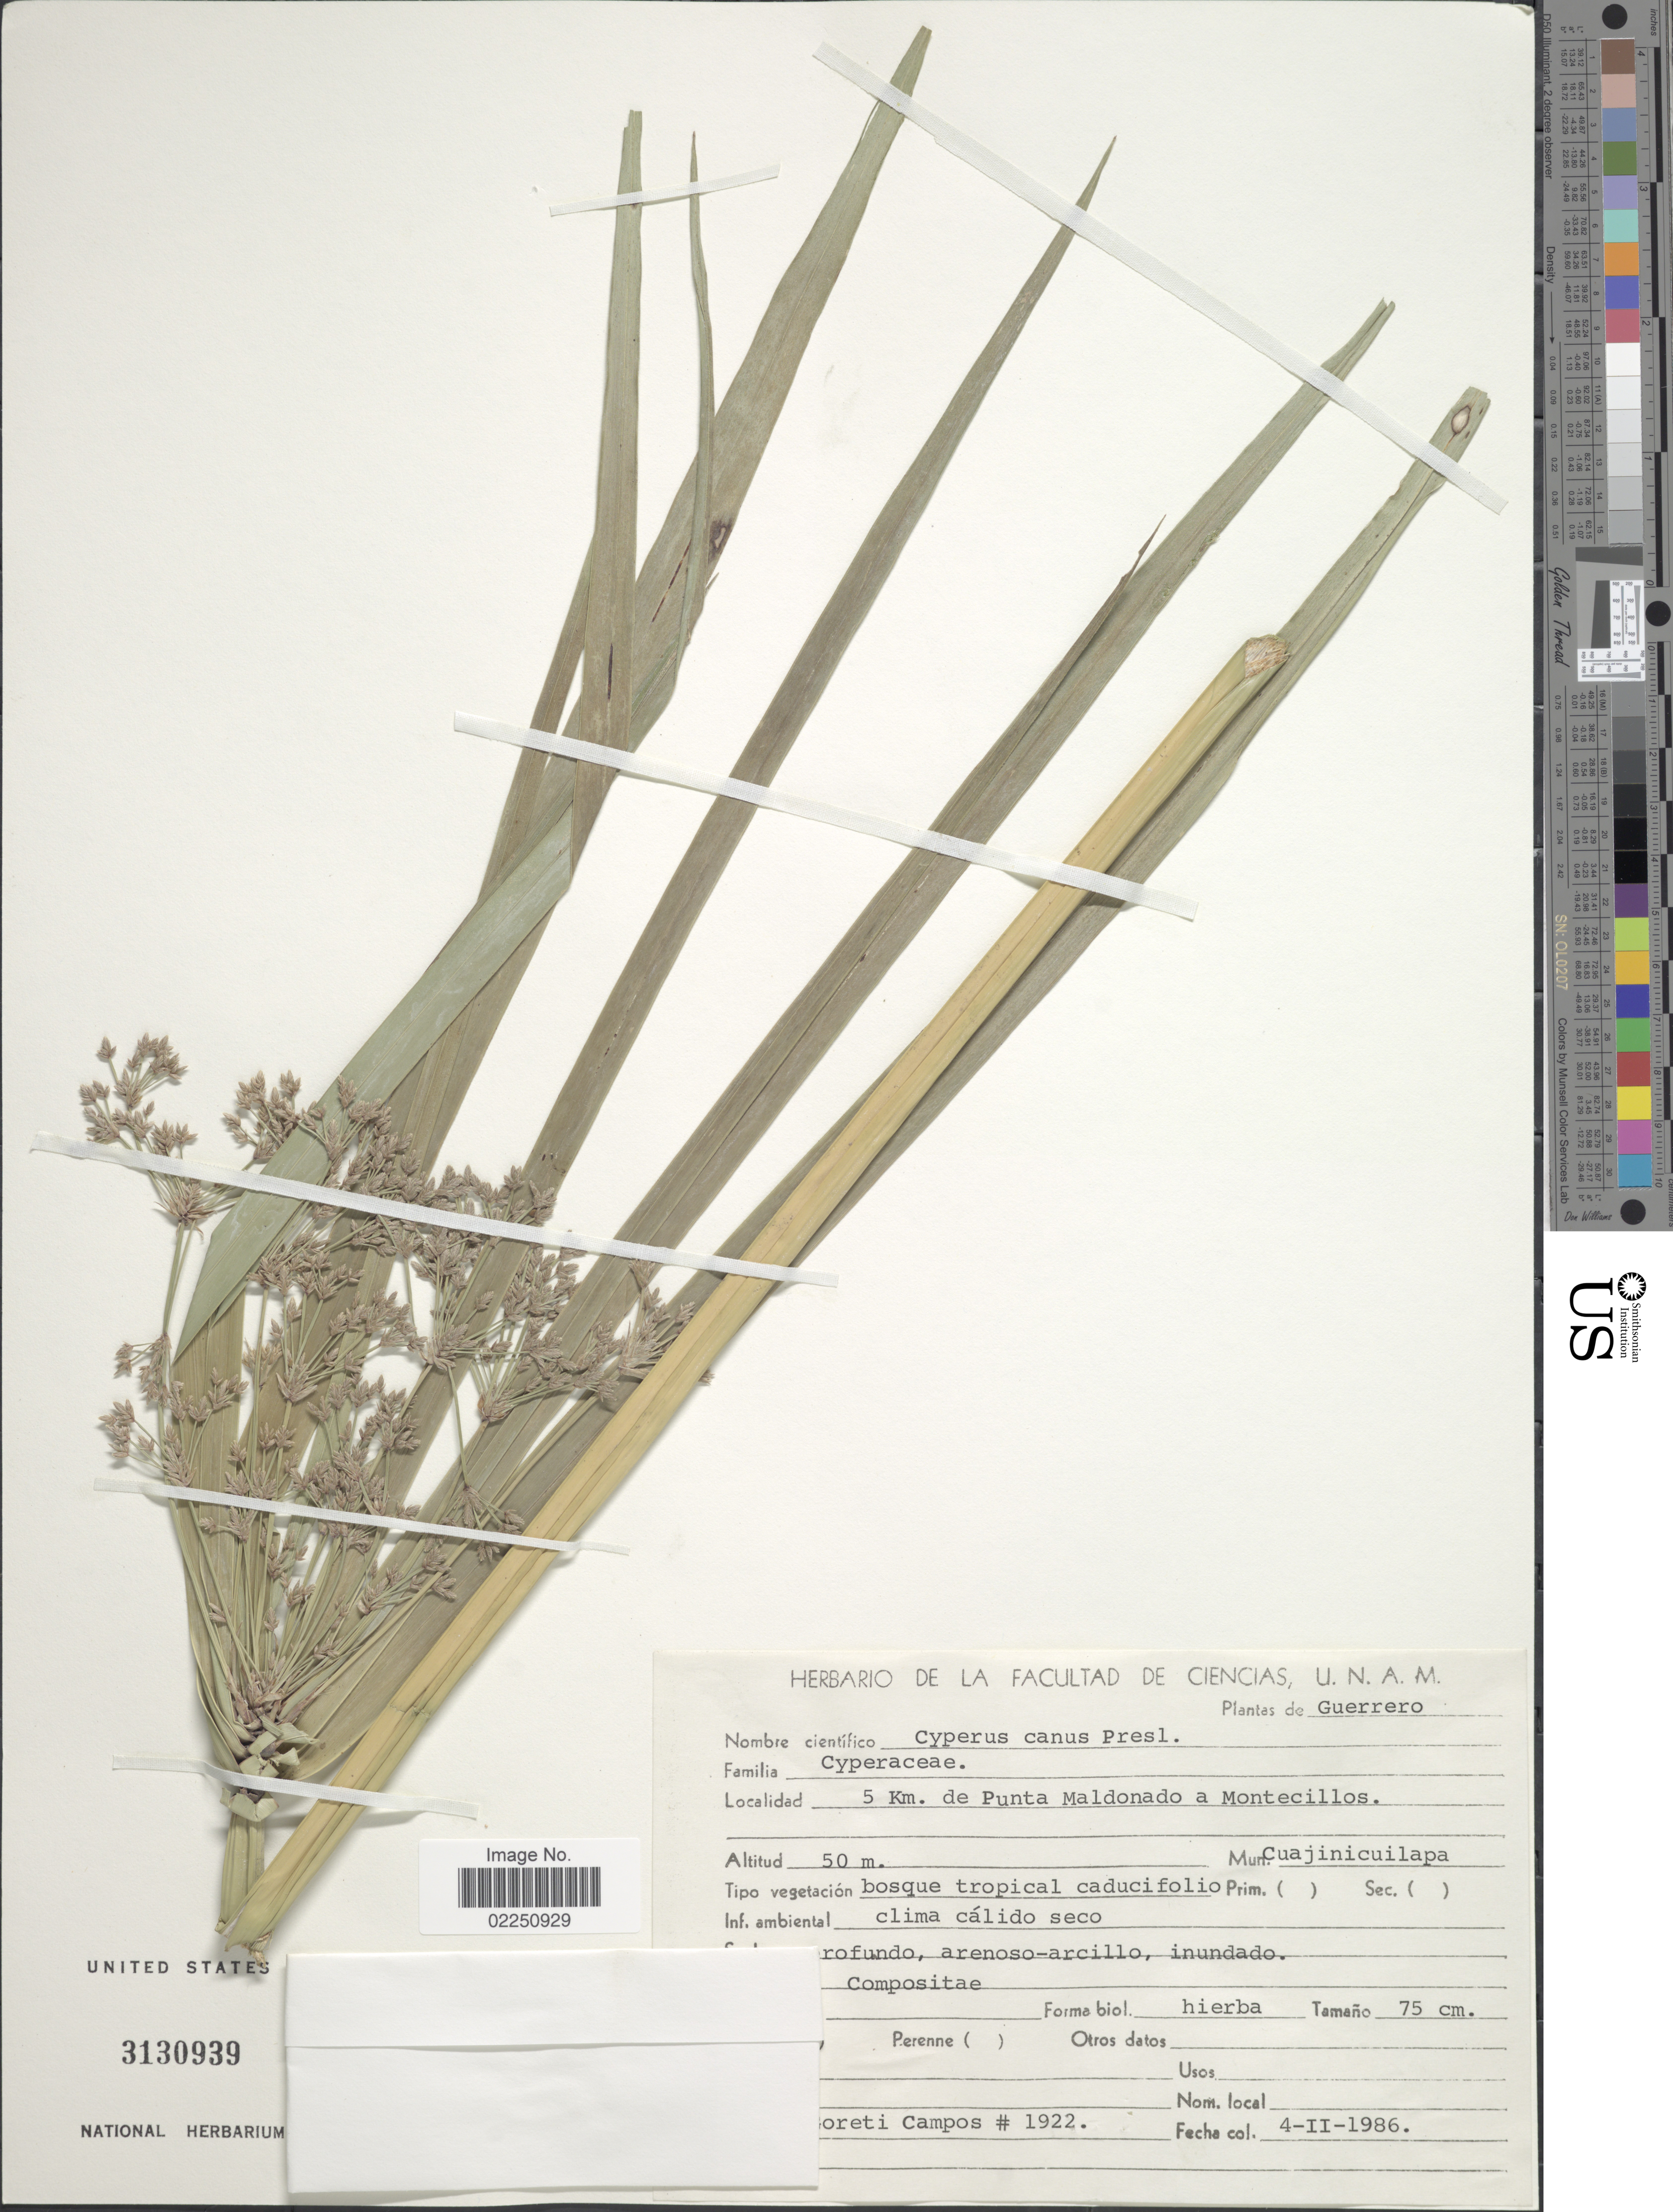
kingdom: Plantae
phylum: Tracheophyta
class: Liliopsida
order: Poales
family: Cyperaceae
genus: Cyperus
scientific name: Cyperus canus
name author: J. Presl & C. Presl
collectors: M. Campos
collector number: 1922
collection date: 1986-02-04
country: Mexico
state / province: Guerrero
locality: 5 Km. de Punta Maldonado a Montecillos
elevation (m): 50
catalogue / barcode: US 3130939